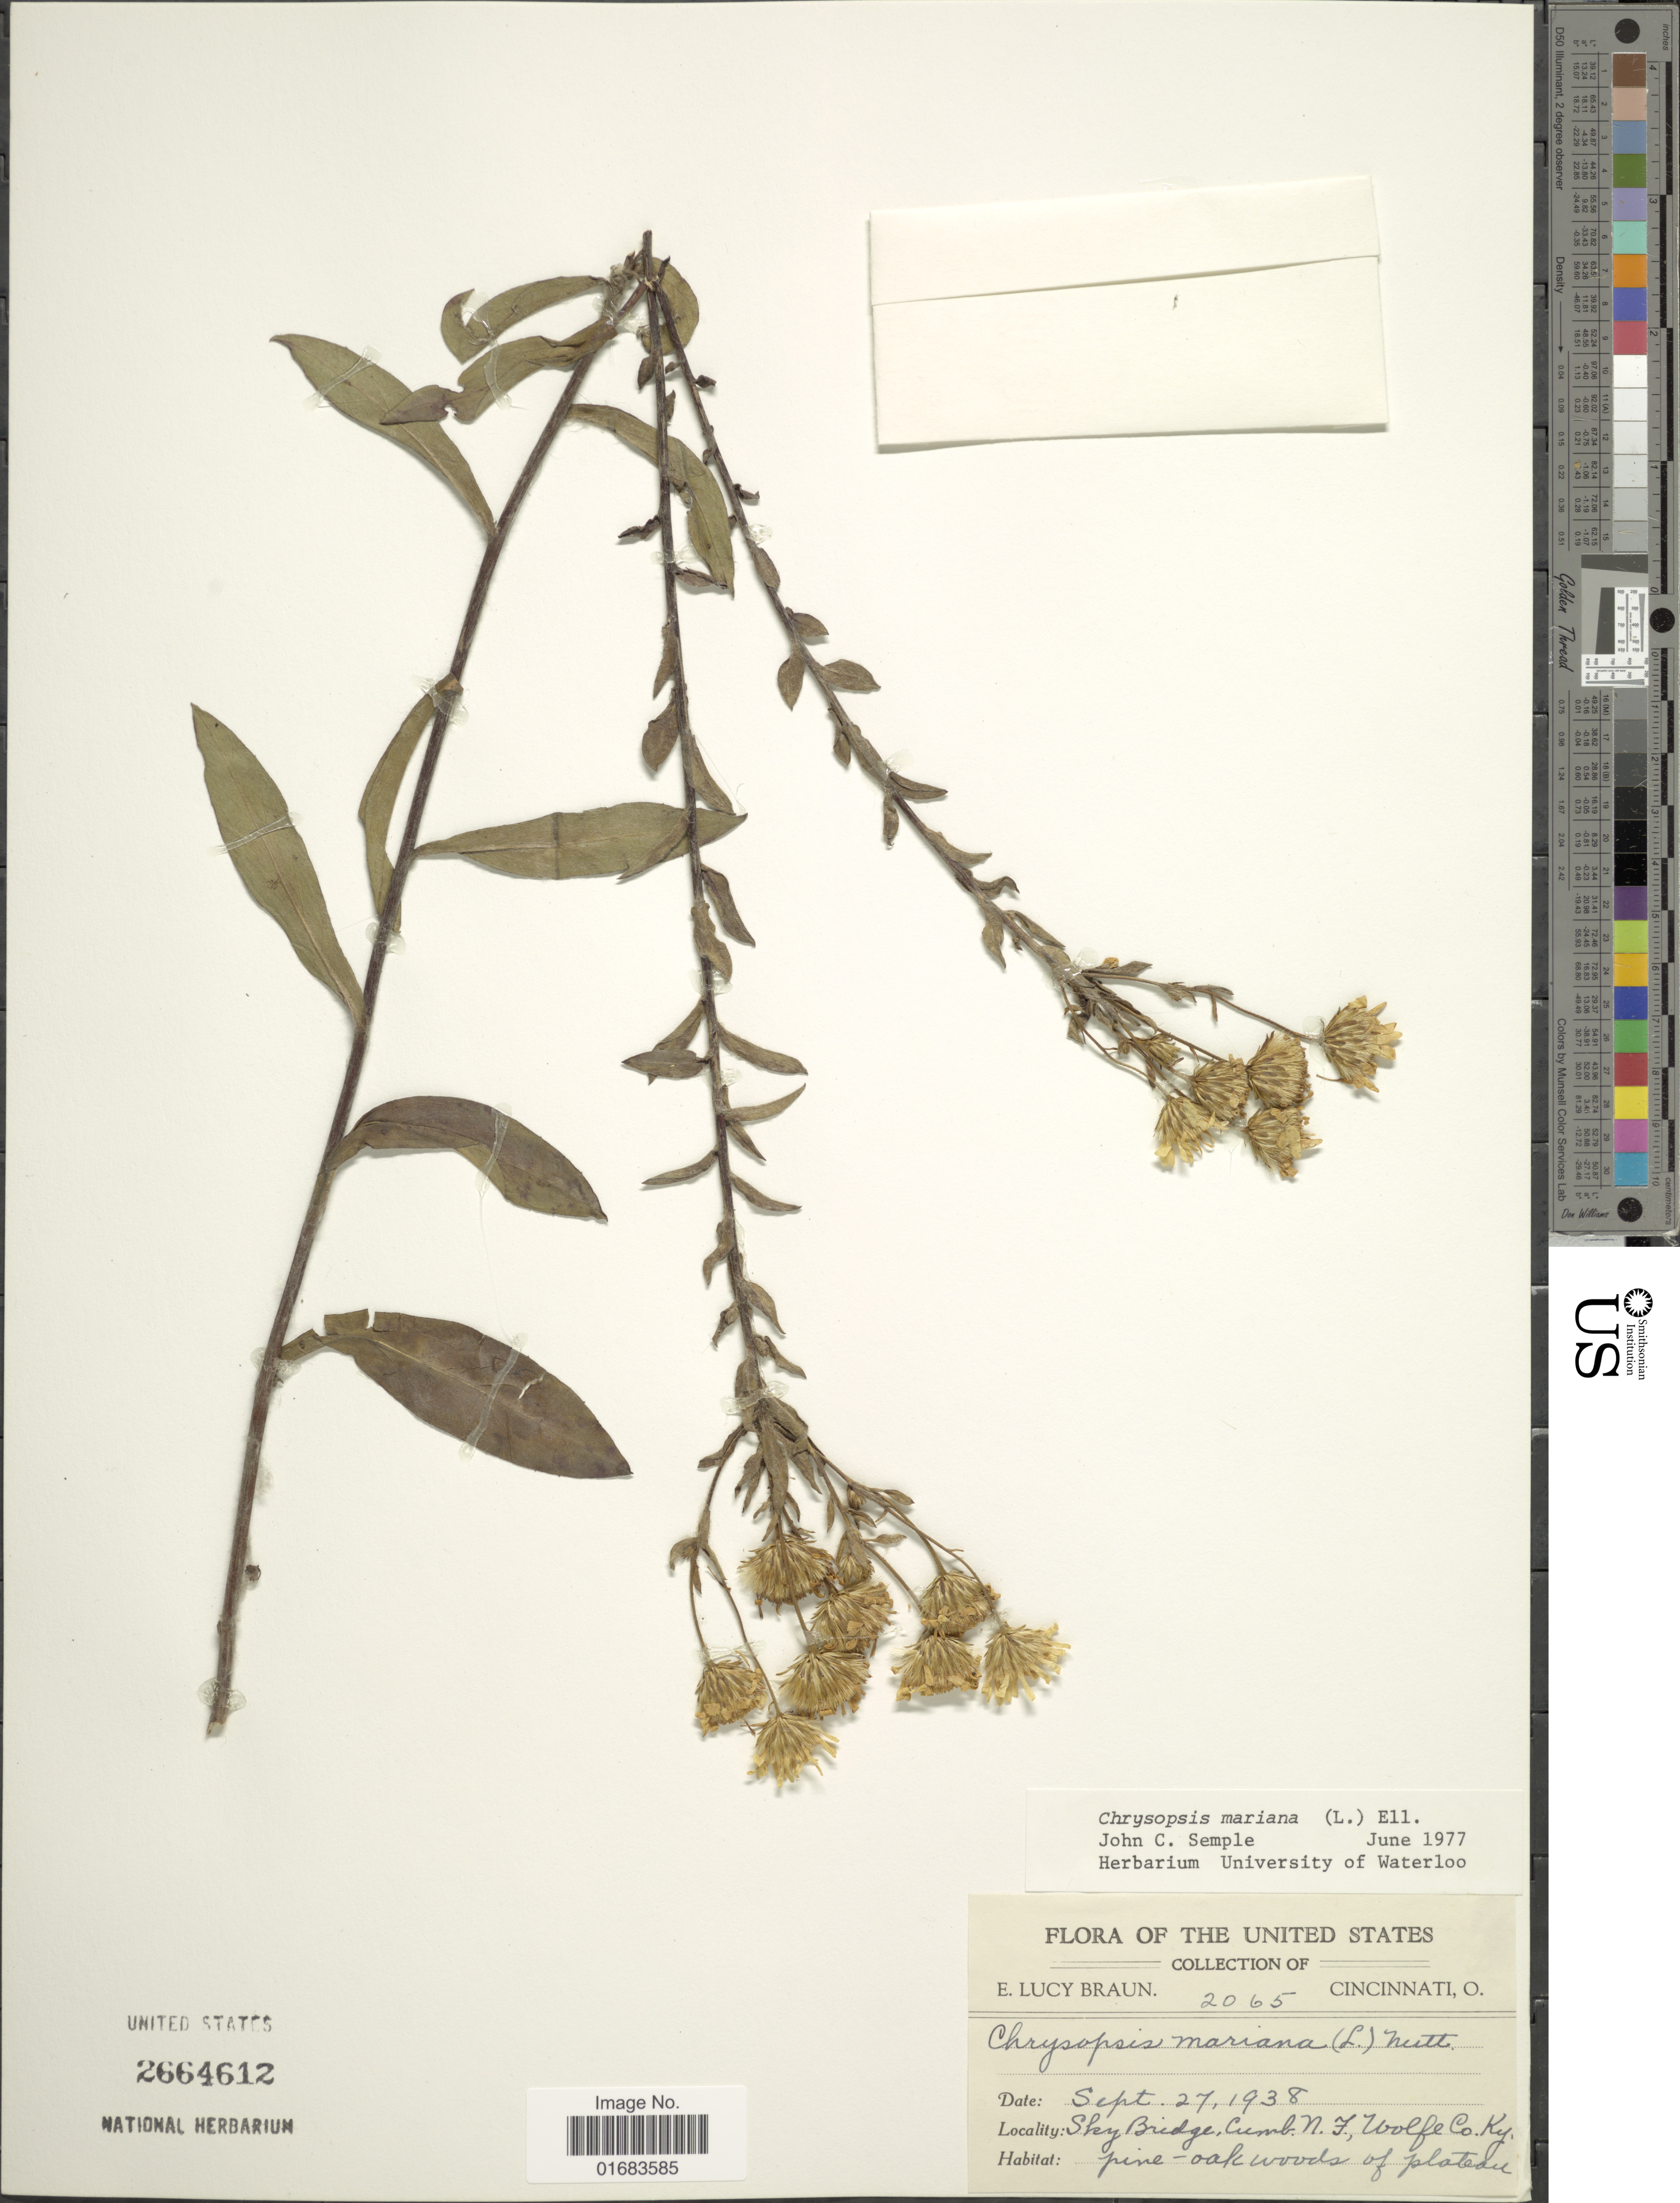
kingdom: Plantae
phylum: Tracheophyta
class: Magnoliopsida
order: Asterales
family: Asteraceae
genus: Chrysopsis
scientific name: Chrysopsis mariana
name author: (L.) Elliott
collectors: E. L. Braun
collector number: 2065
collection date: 1938-09-27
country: United States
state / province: Kentucky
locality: Sky Bridge, Cumb, N. F. Wolfe Co..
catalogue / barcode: US 2664612